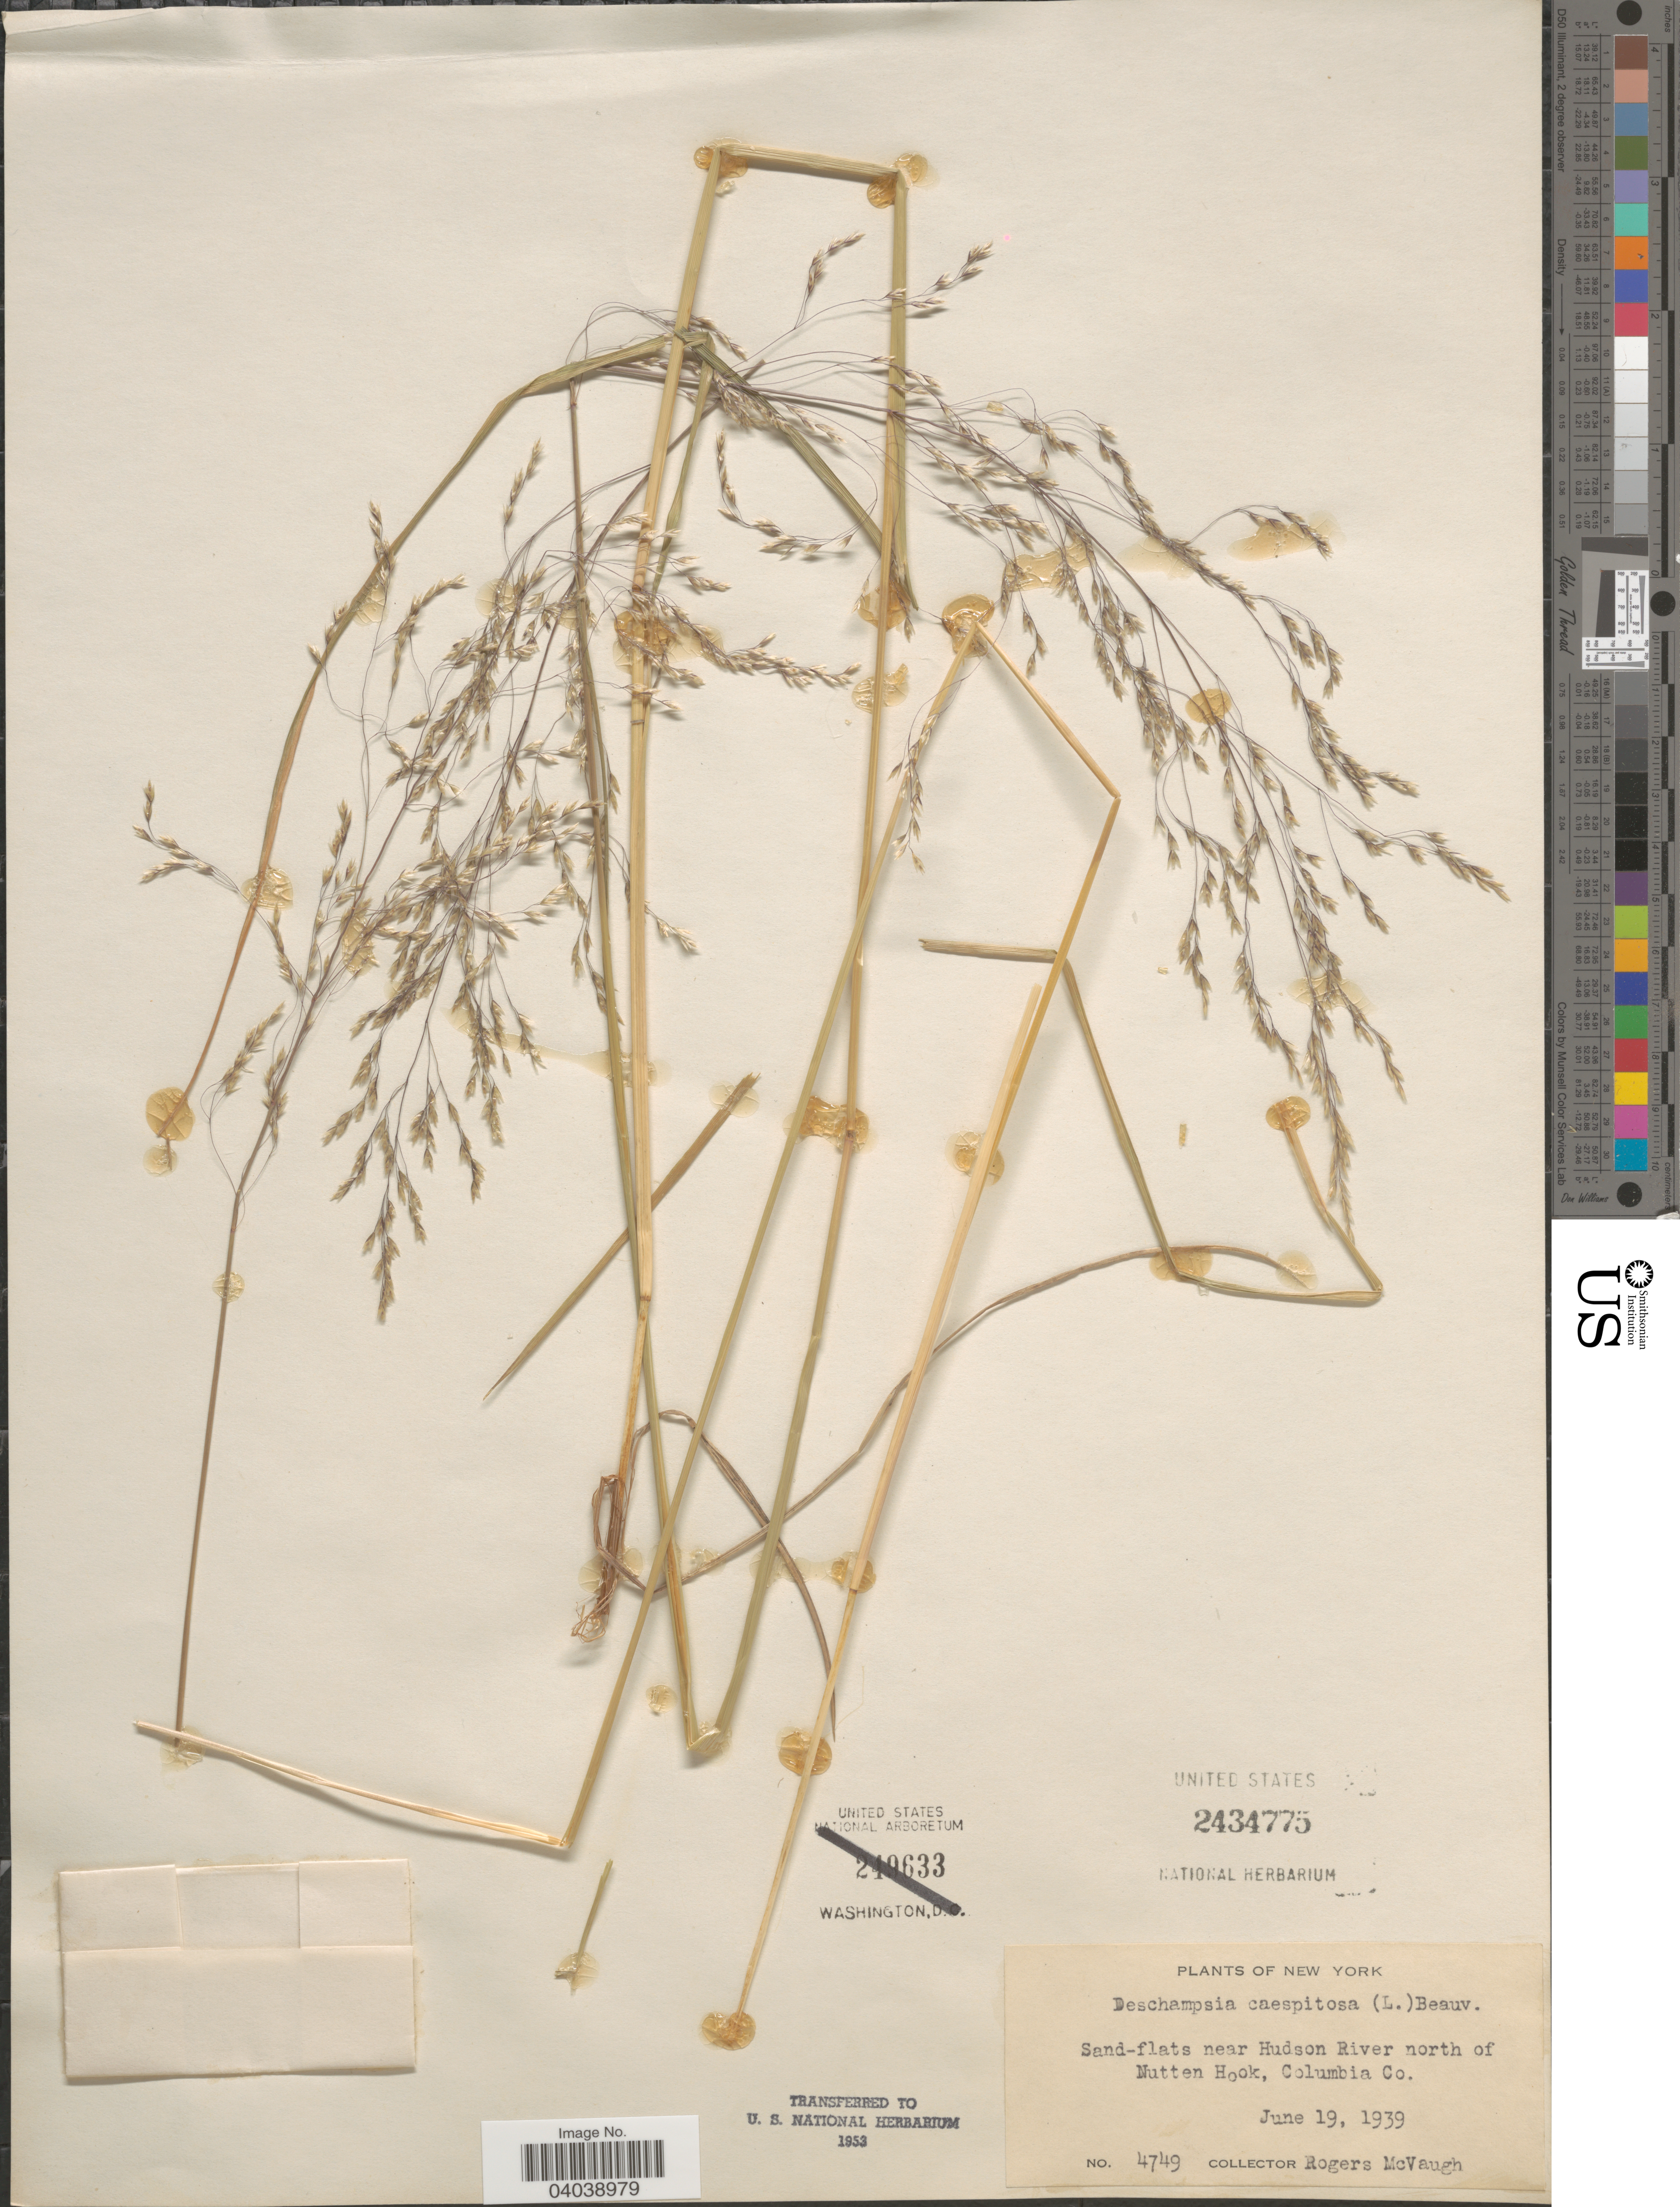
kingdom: Plantae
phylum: Tracheophyta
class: Liliopsida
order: Poales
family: Poaceae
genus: Deschampsia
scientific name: Deschampsia cespitosa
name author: (L.) P. Beauv.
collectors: R. McVaugh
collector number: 4749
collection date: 1939-06-19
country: United States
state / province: New York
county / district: Columbia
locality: Sand-flats near Hudson River north of Nutten Hook, Columbia Co.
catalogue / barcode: US 2434775